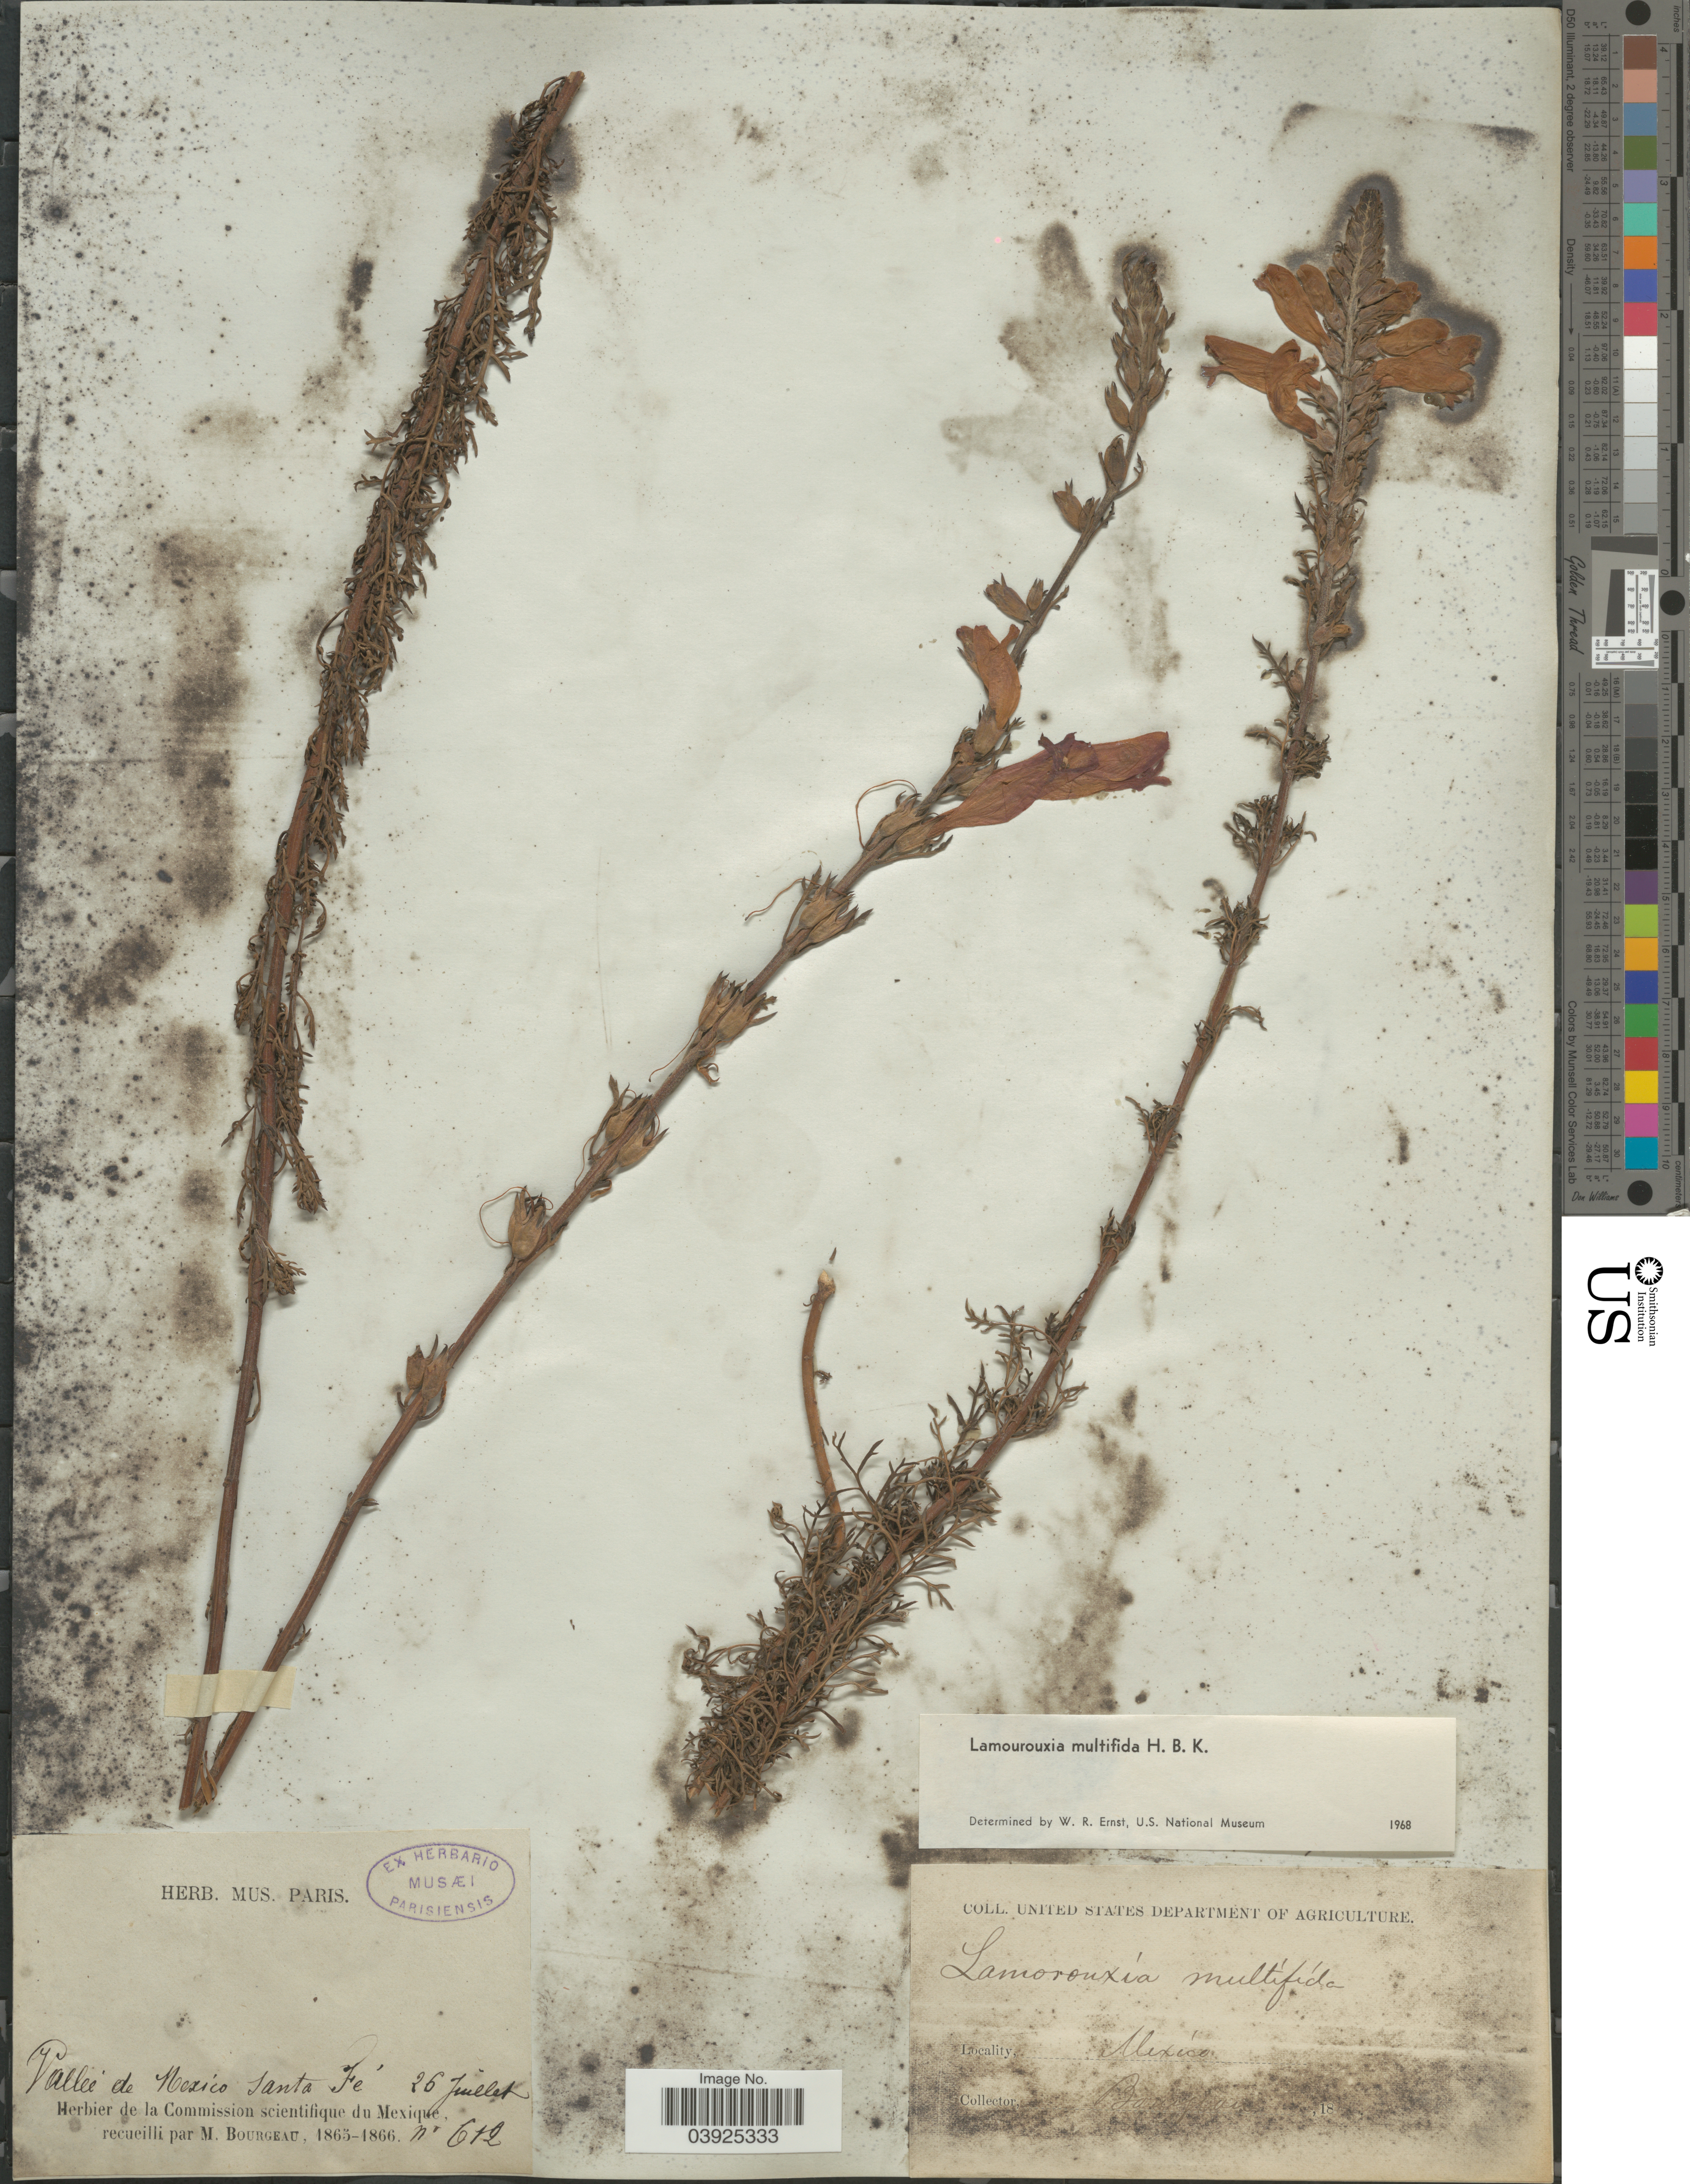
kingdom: Plantae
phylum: Tracheophyta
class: Magnoliopsida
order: Lamiales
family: Orobanchaceae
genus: Lamourouxia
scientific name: Lamourouxia multifida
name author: Kunth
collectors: M. Bourgeau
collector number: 612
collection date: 1865-07-26/1866-07-26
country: Mexico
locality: Valleé de Mexíco Santa Fé.